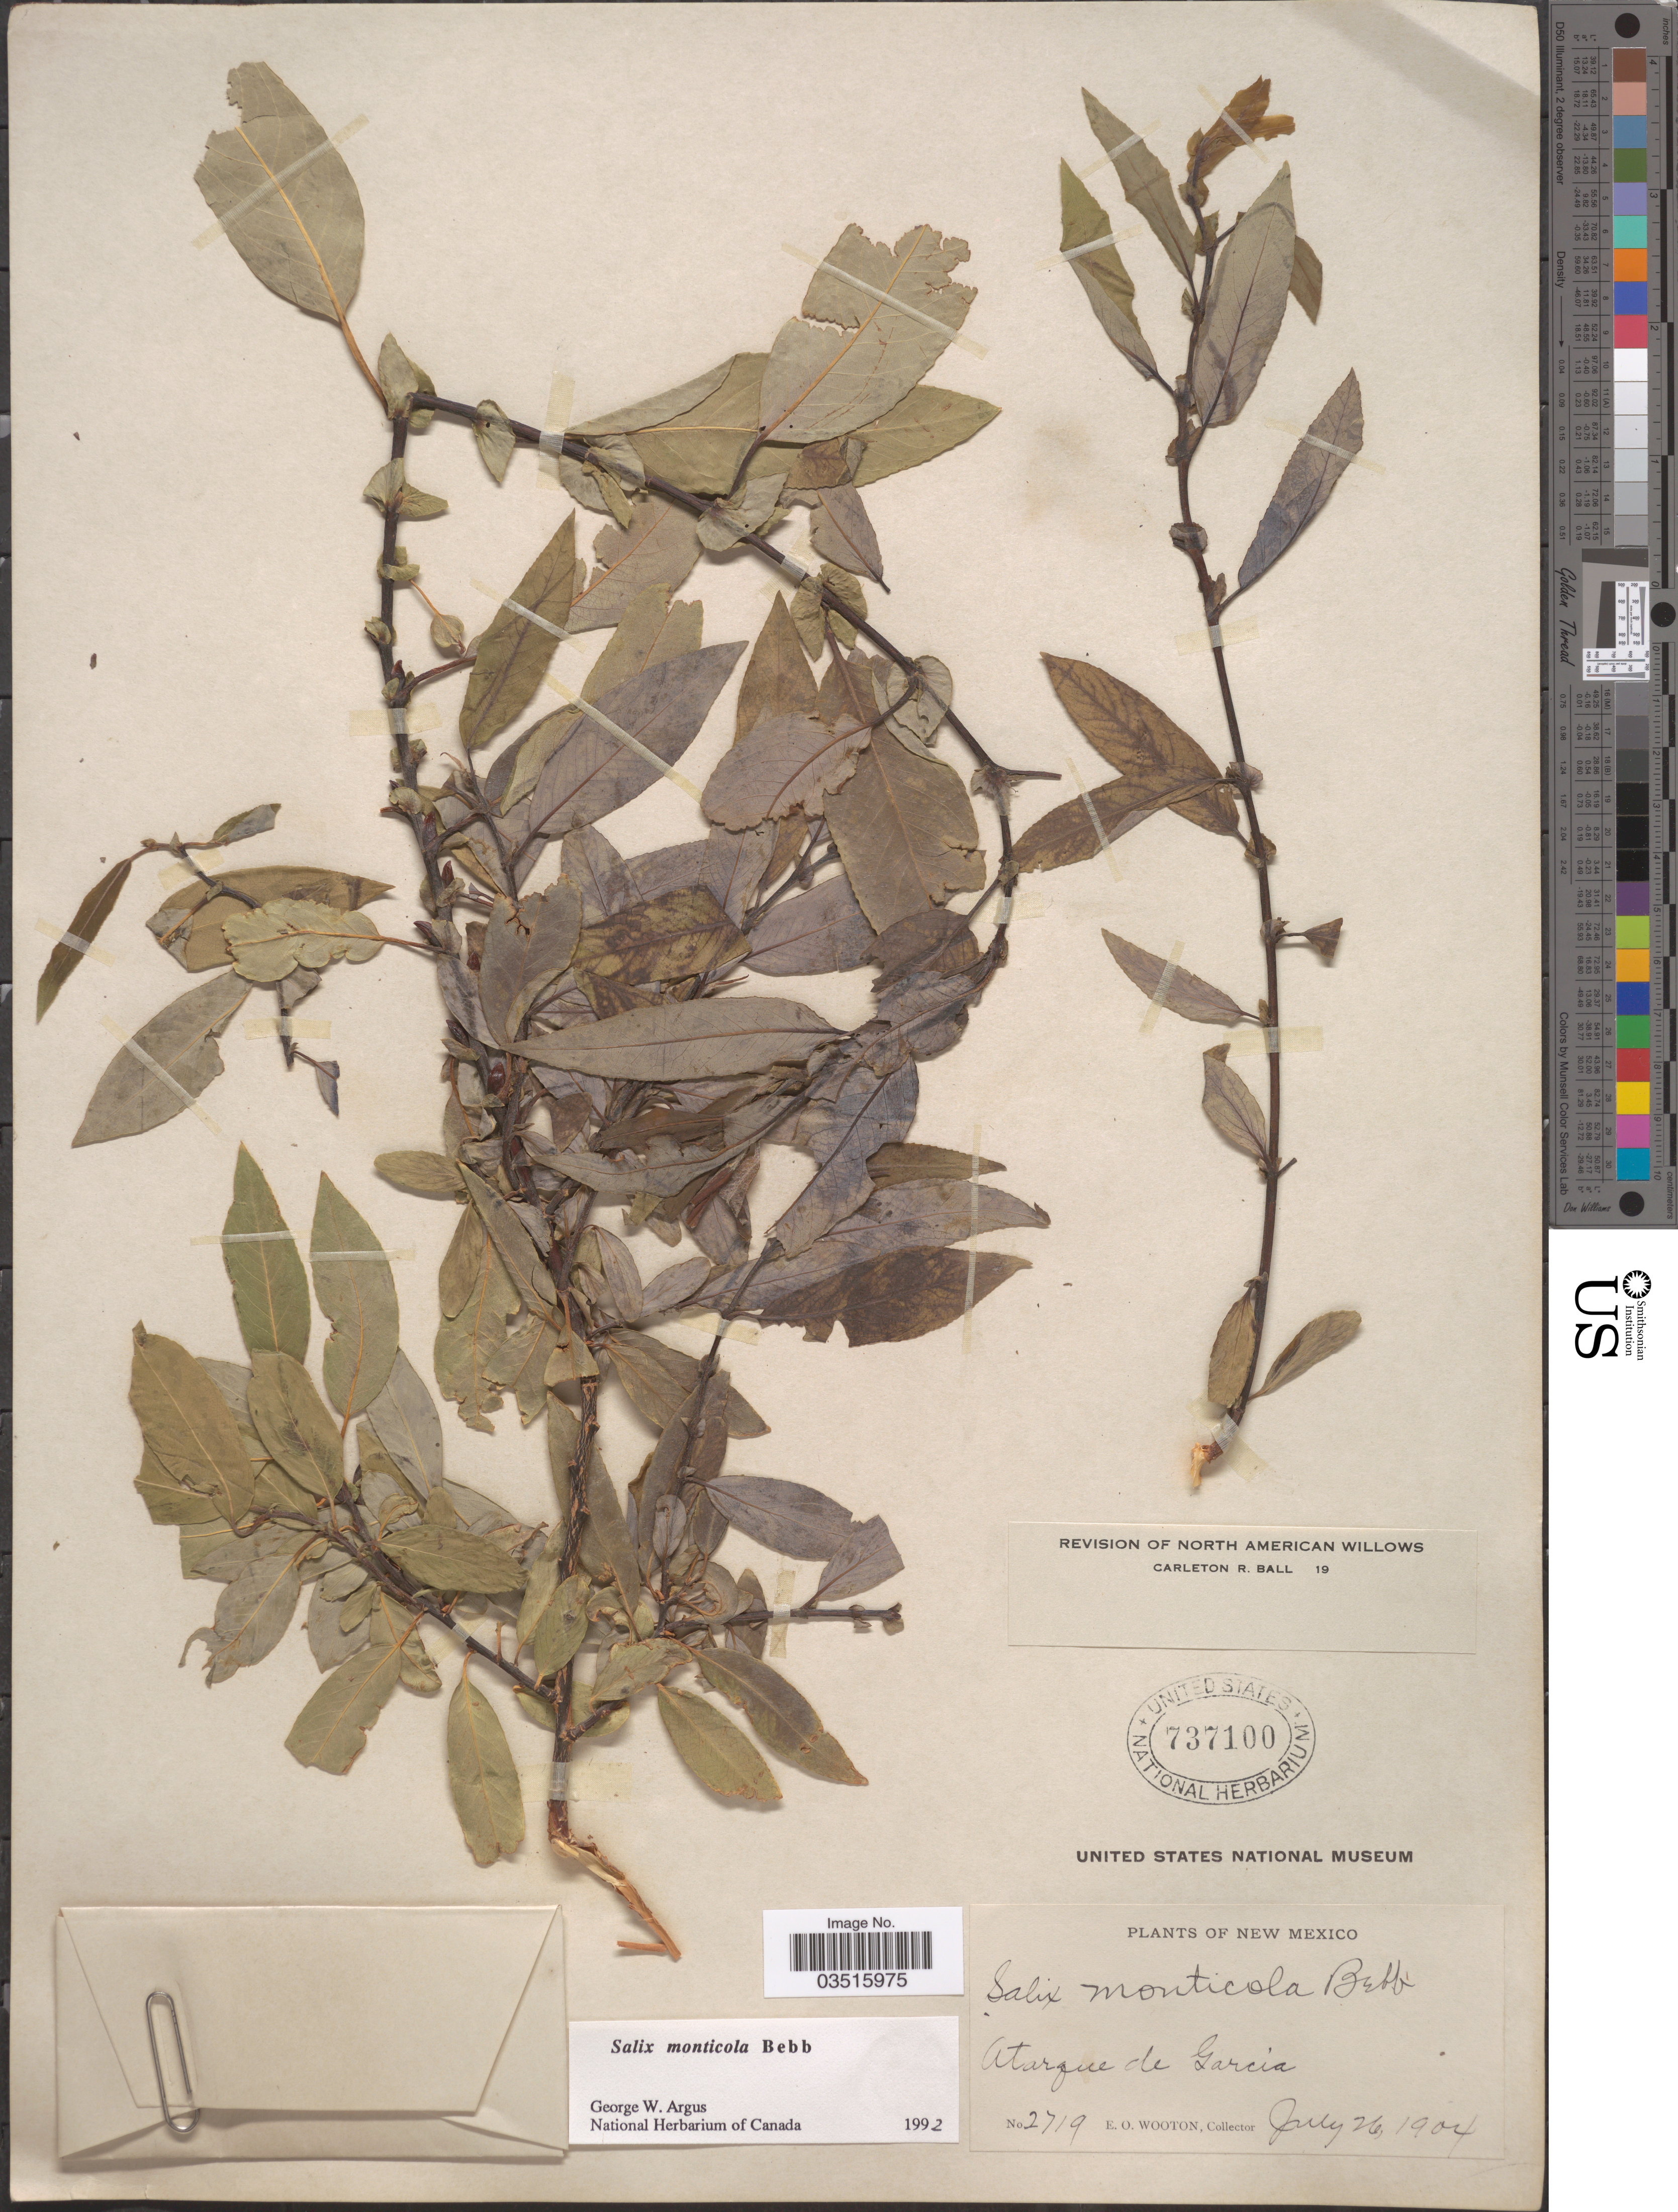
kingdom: Plantae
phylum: Tracheophyta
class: Magnoliopsida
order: Malpighiales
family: Salicaceae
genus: Salix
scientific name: Salix monticola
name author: Bebb.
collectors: E. O. Wooton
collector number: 2719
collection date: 1904-07-26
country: United States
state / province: New Mexico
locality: Atarque de Garcia.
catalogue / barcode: US 737100